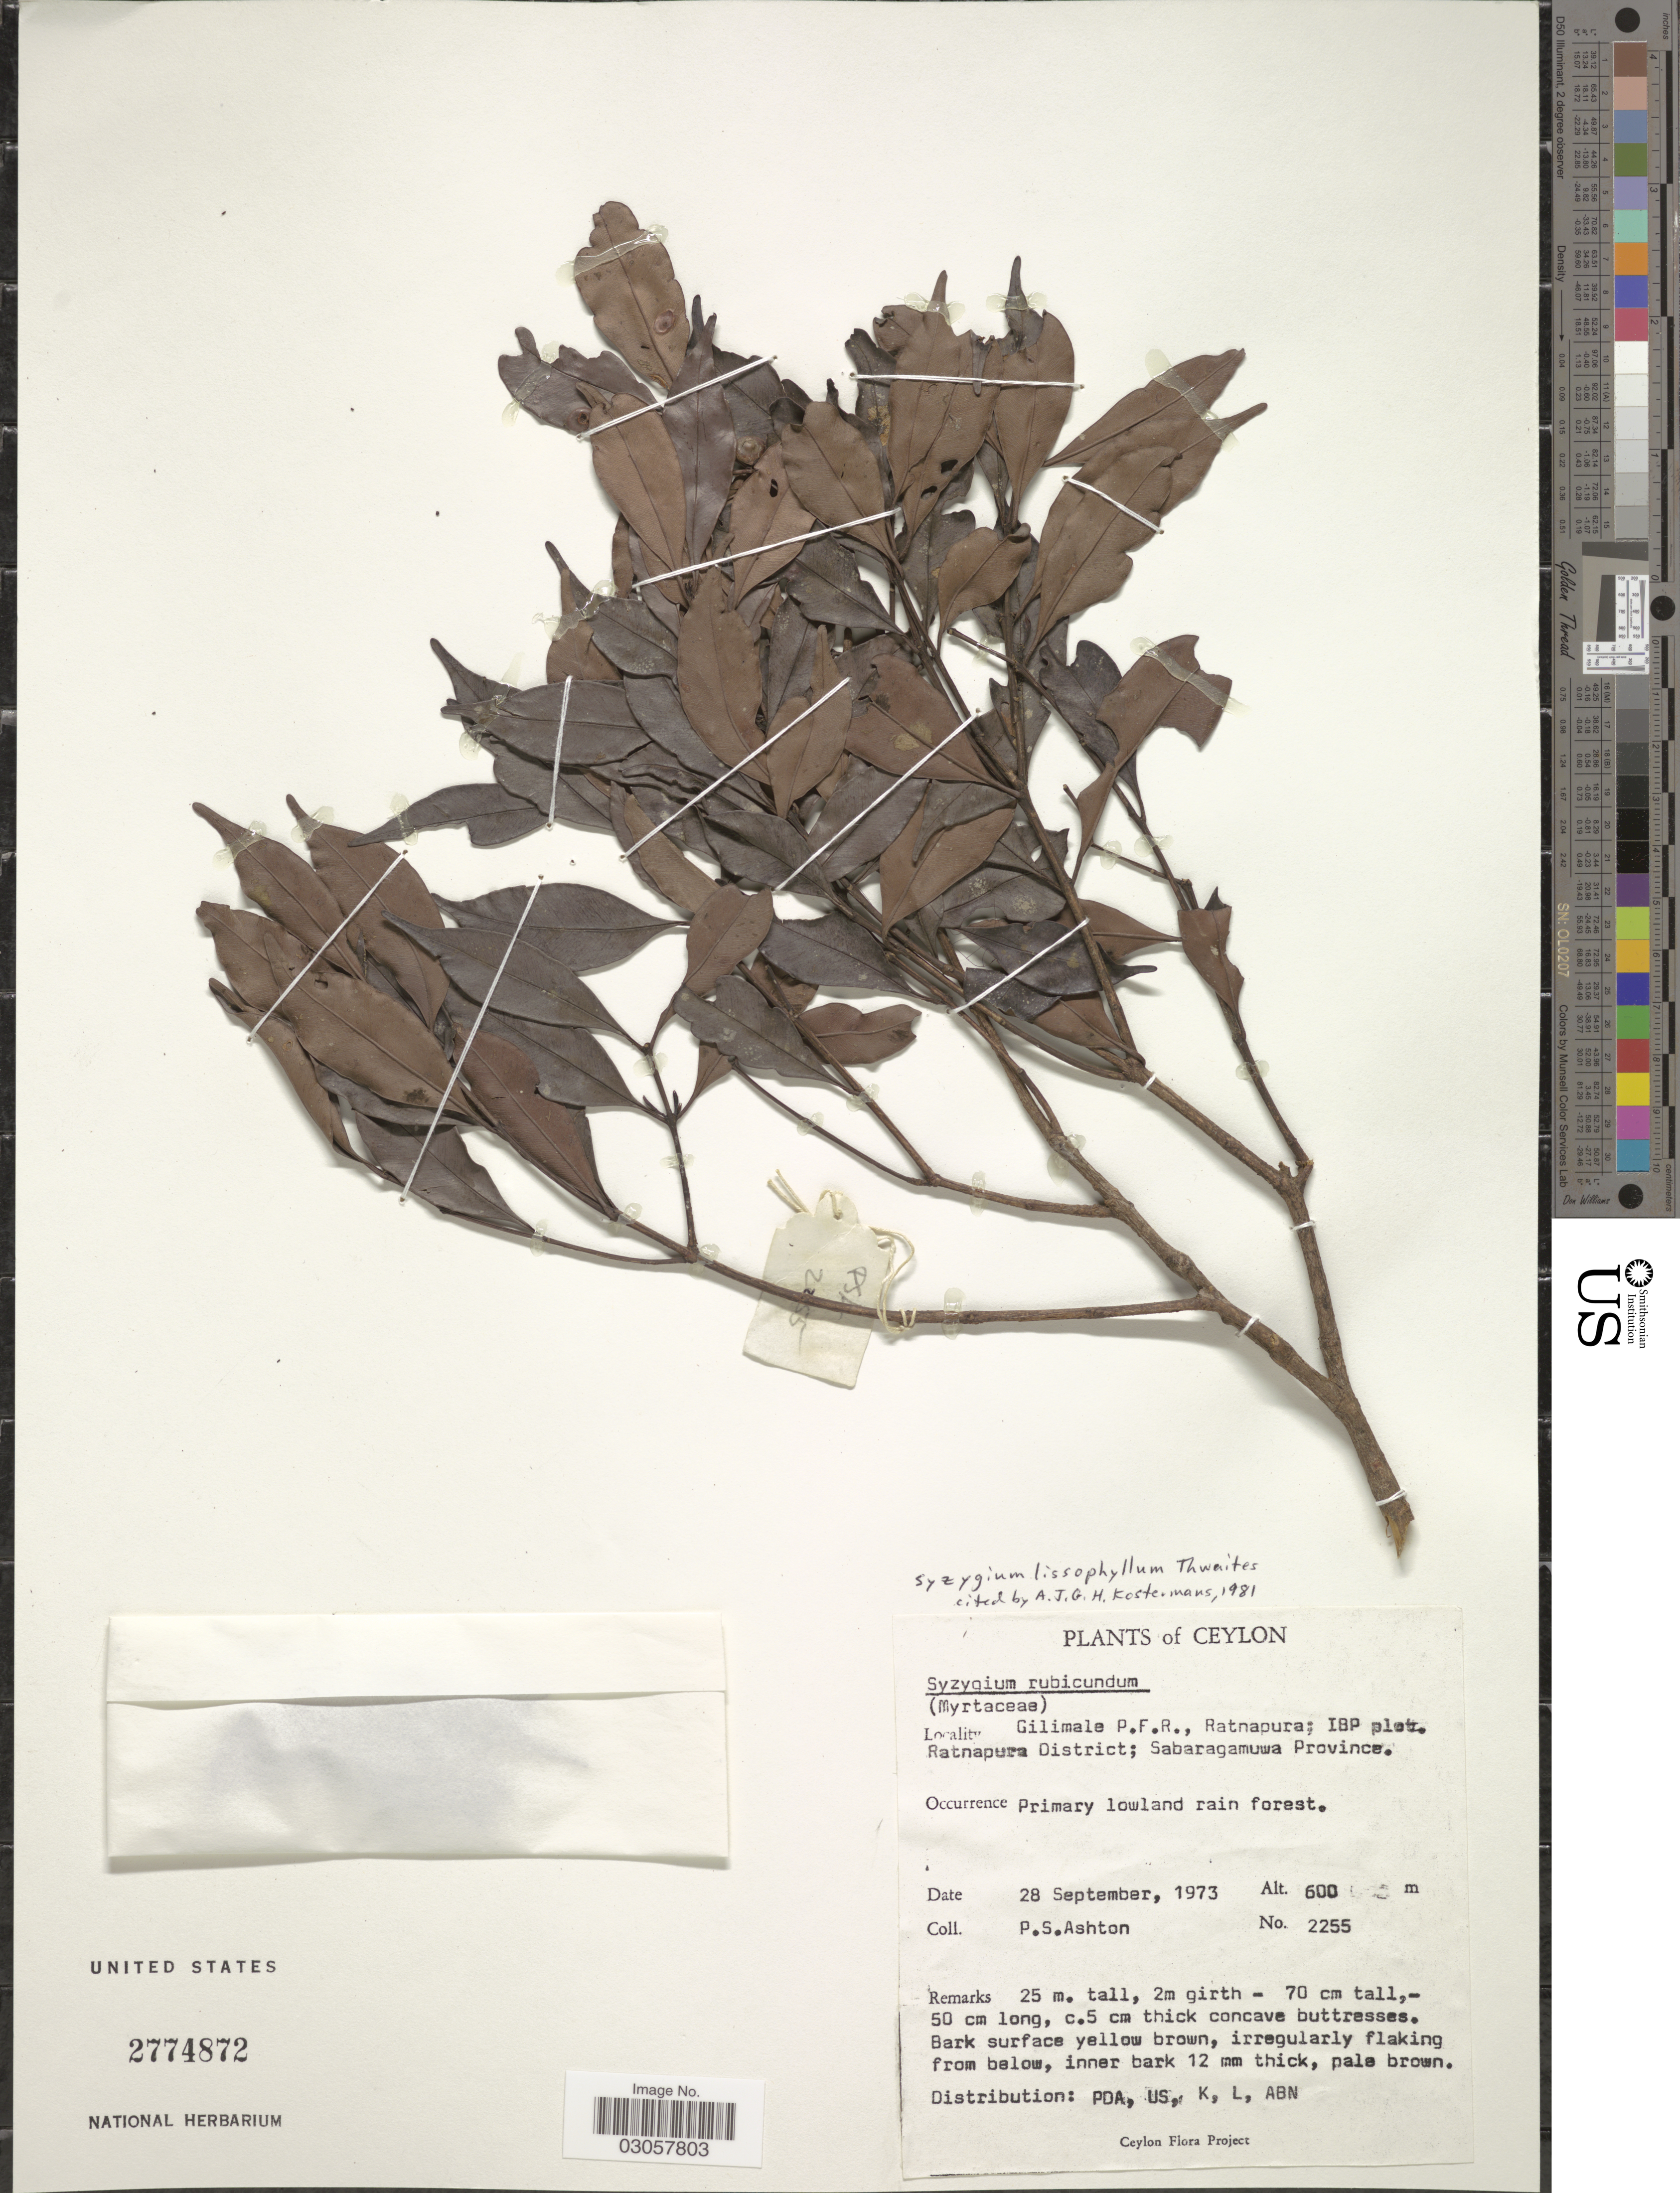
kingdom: Plantae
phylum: Tracheophyta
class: Magnoliopsida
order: Myrtales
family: Myrtaceae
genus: Syzygium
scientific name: Syzygium lissophyllum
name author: Thwaites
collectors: P. S. Ashton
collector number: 2255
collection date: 1973-09-28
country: Sri Lanka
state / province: Sabaragamuwa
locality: Ceylon. Gilimale P.F.R., Ratnapura; IBP plot. Ratnapura District.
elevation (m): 600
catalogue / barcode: US 2774872